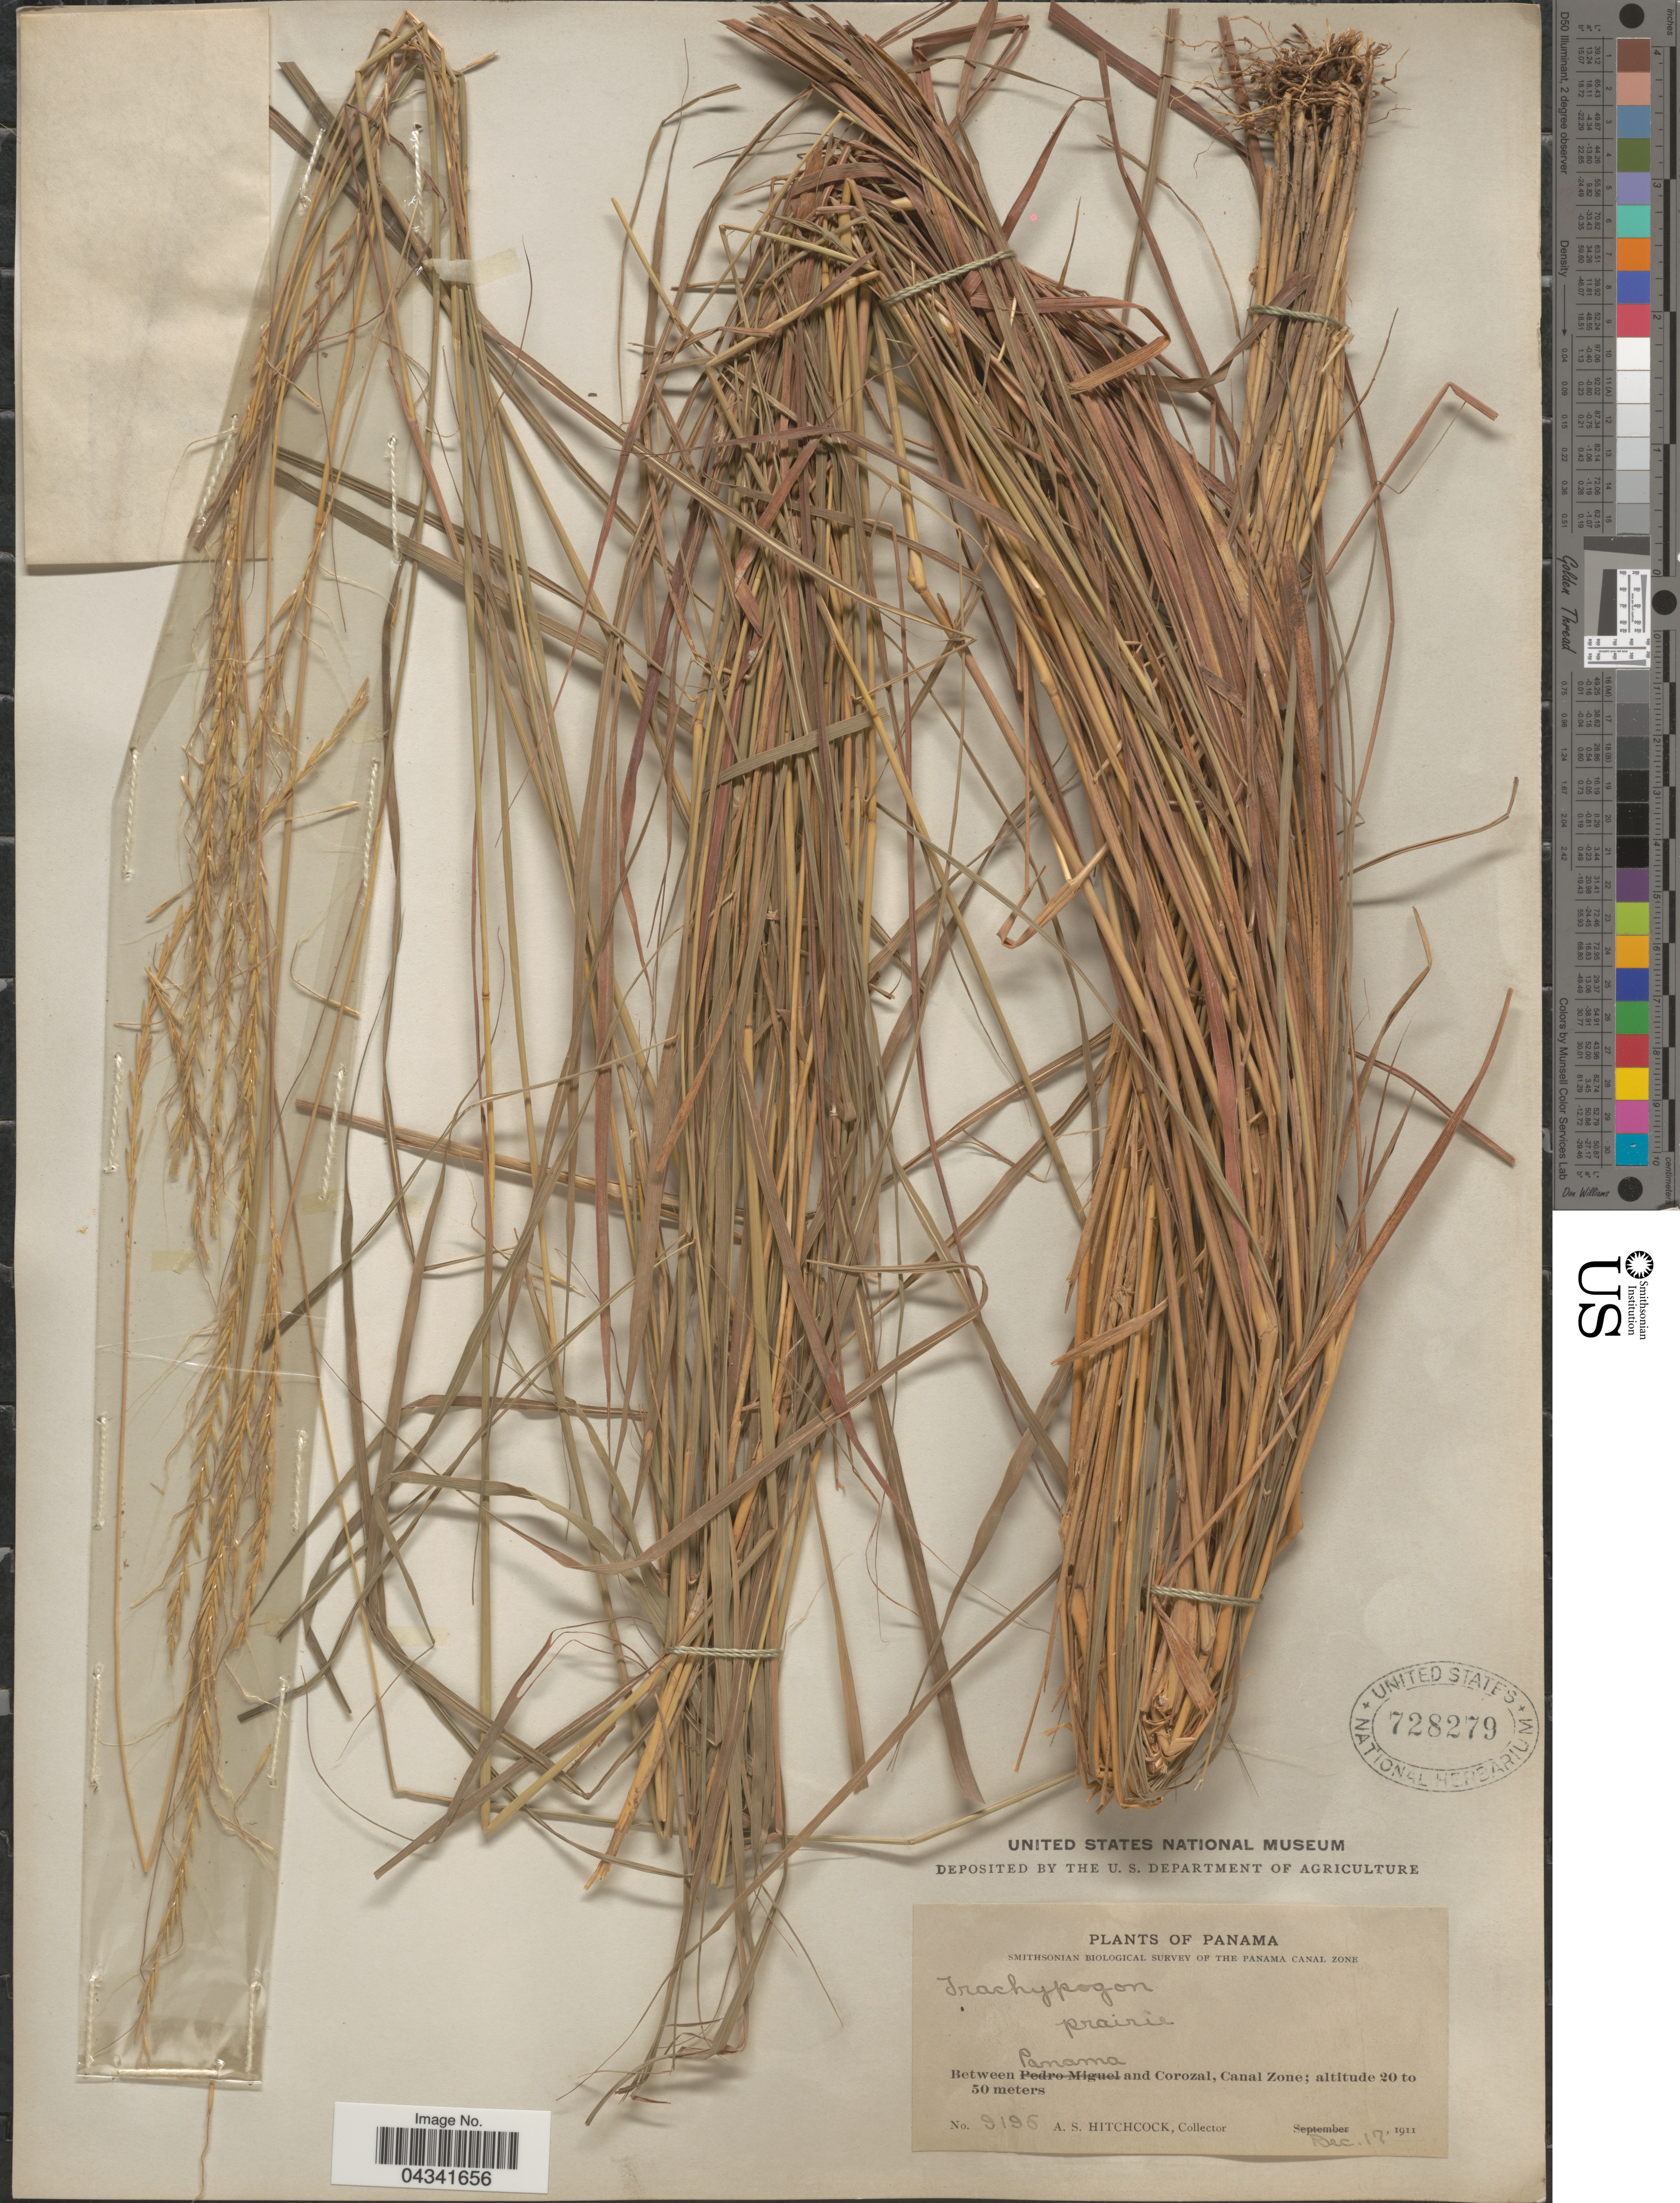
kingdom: Plantae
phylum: Tracheophyta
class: Liliopsida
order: Poales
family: Poaceae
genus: Trachypogon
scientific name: Trachypogon spicatus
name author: (L. f.) Kuntze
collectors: A. S. Hitchcock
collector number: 9195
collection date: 1911-12-17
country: Panama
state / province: Colón / Panamá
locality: Smithsonian Biological Survey Of The Panama Canal Zone. Between Panama and Corozal, Canal Zone.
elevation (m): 20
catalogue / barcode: US 728279